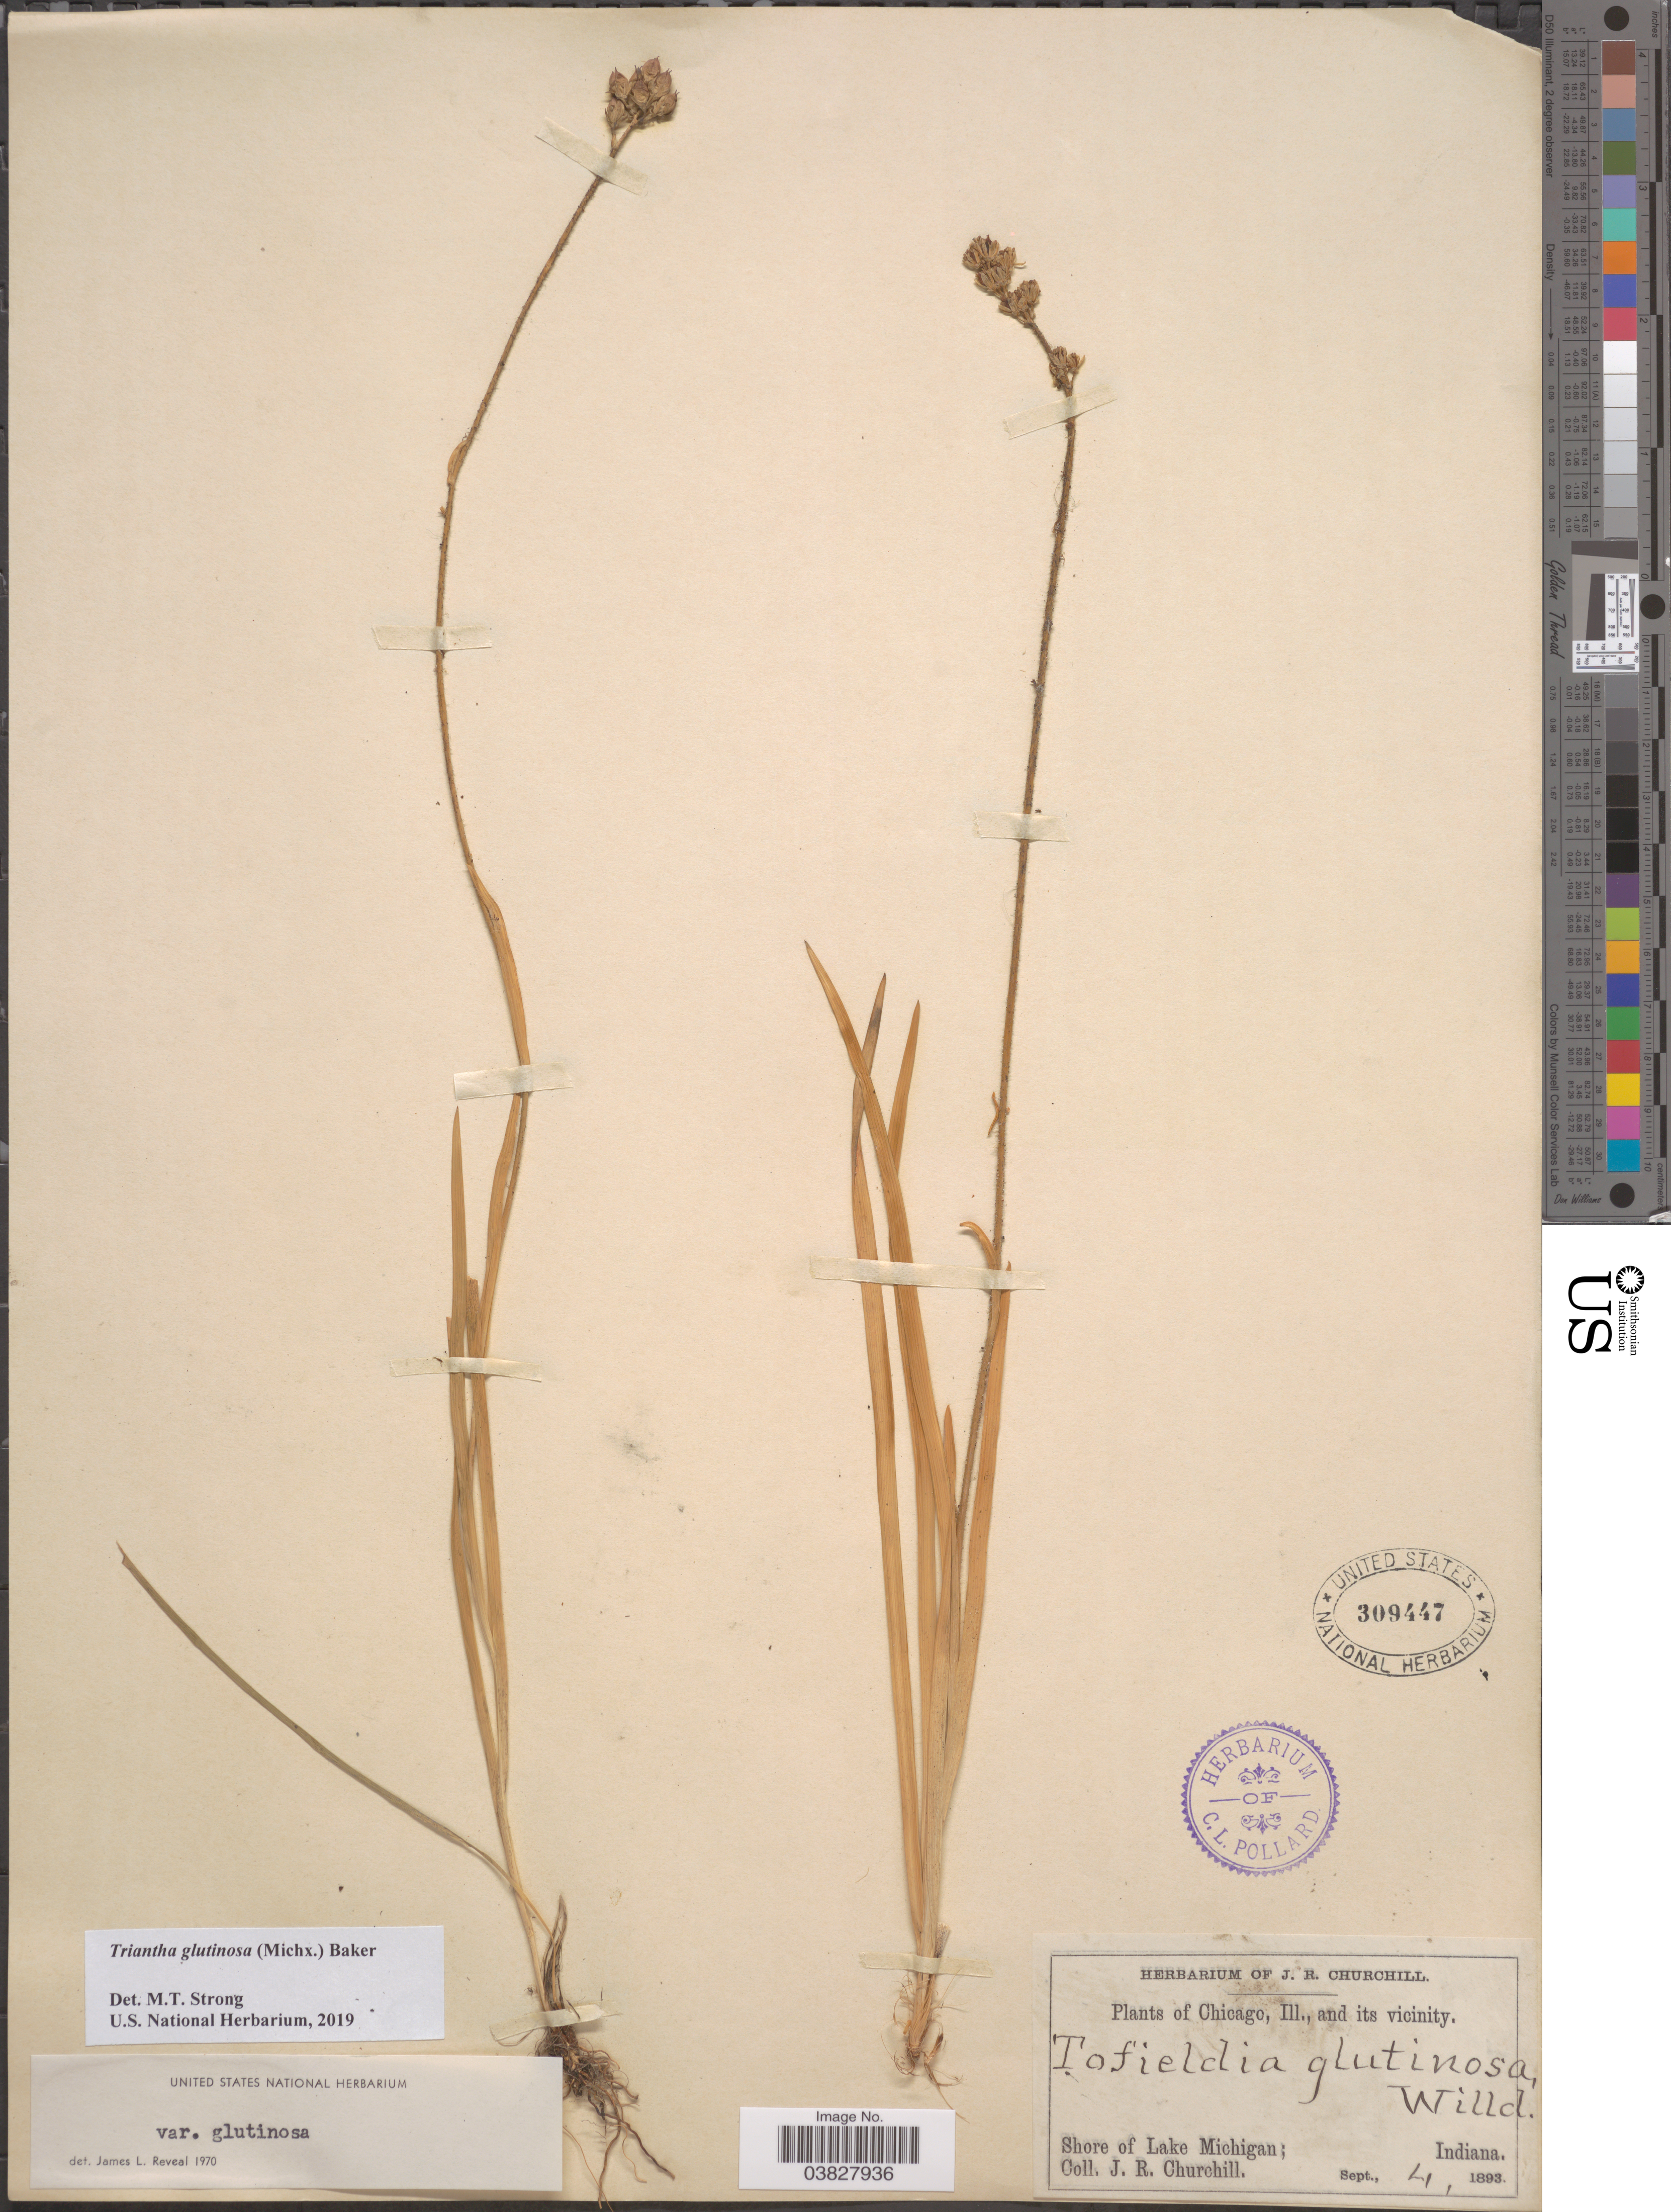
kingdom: Plantae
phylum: Tracheophyta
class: Liliopsida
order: Alismatales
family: Tofieldiaceae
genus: Triantha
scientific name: Triantha glutinosa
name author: (Michx.) Baker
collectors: J. Churchill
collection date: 1893-09-04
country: United States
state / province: Indiana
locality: Shore of Lake Michigan.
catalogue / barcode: US 309447